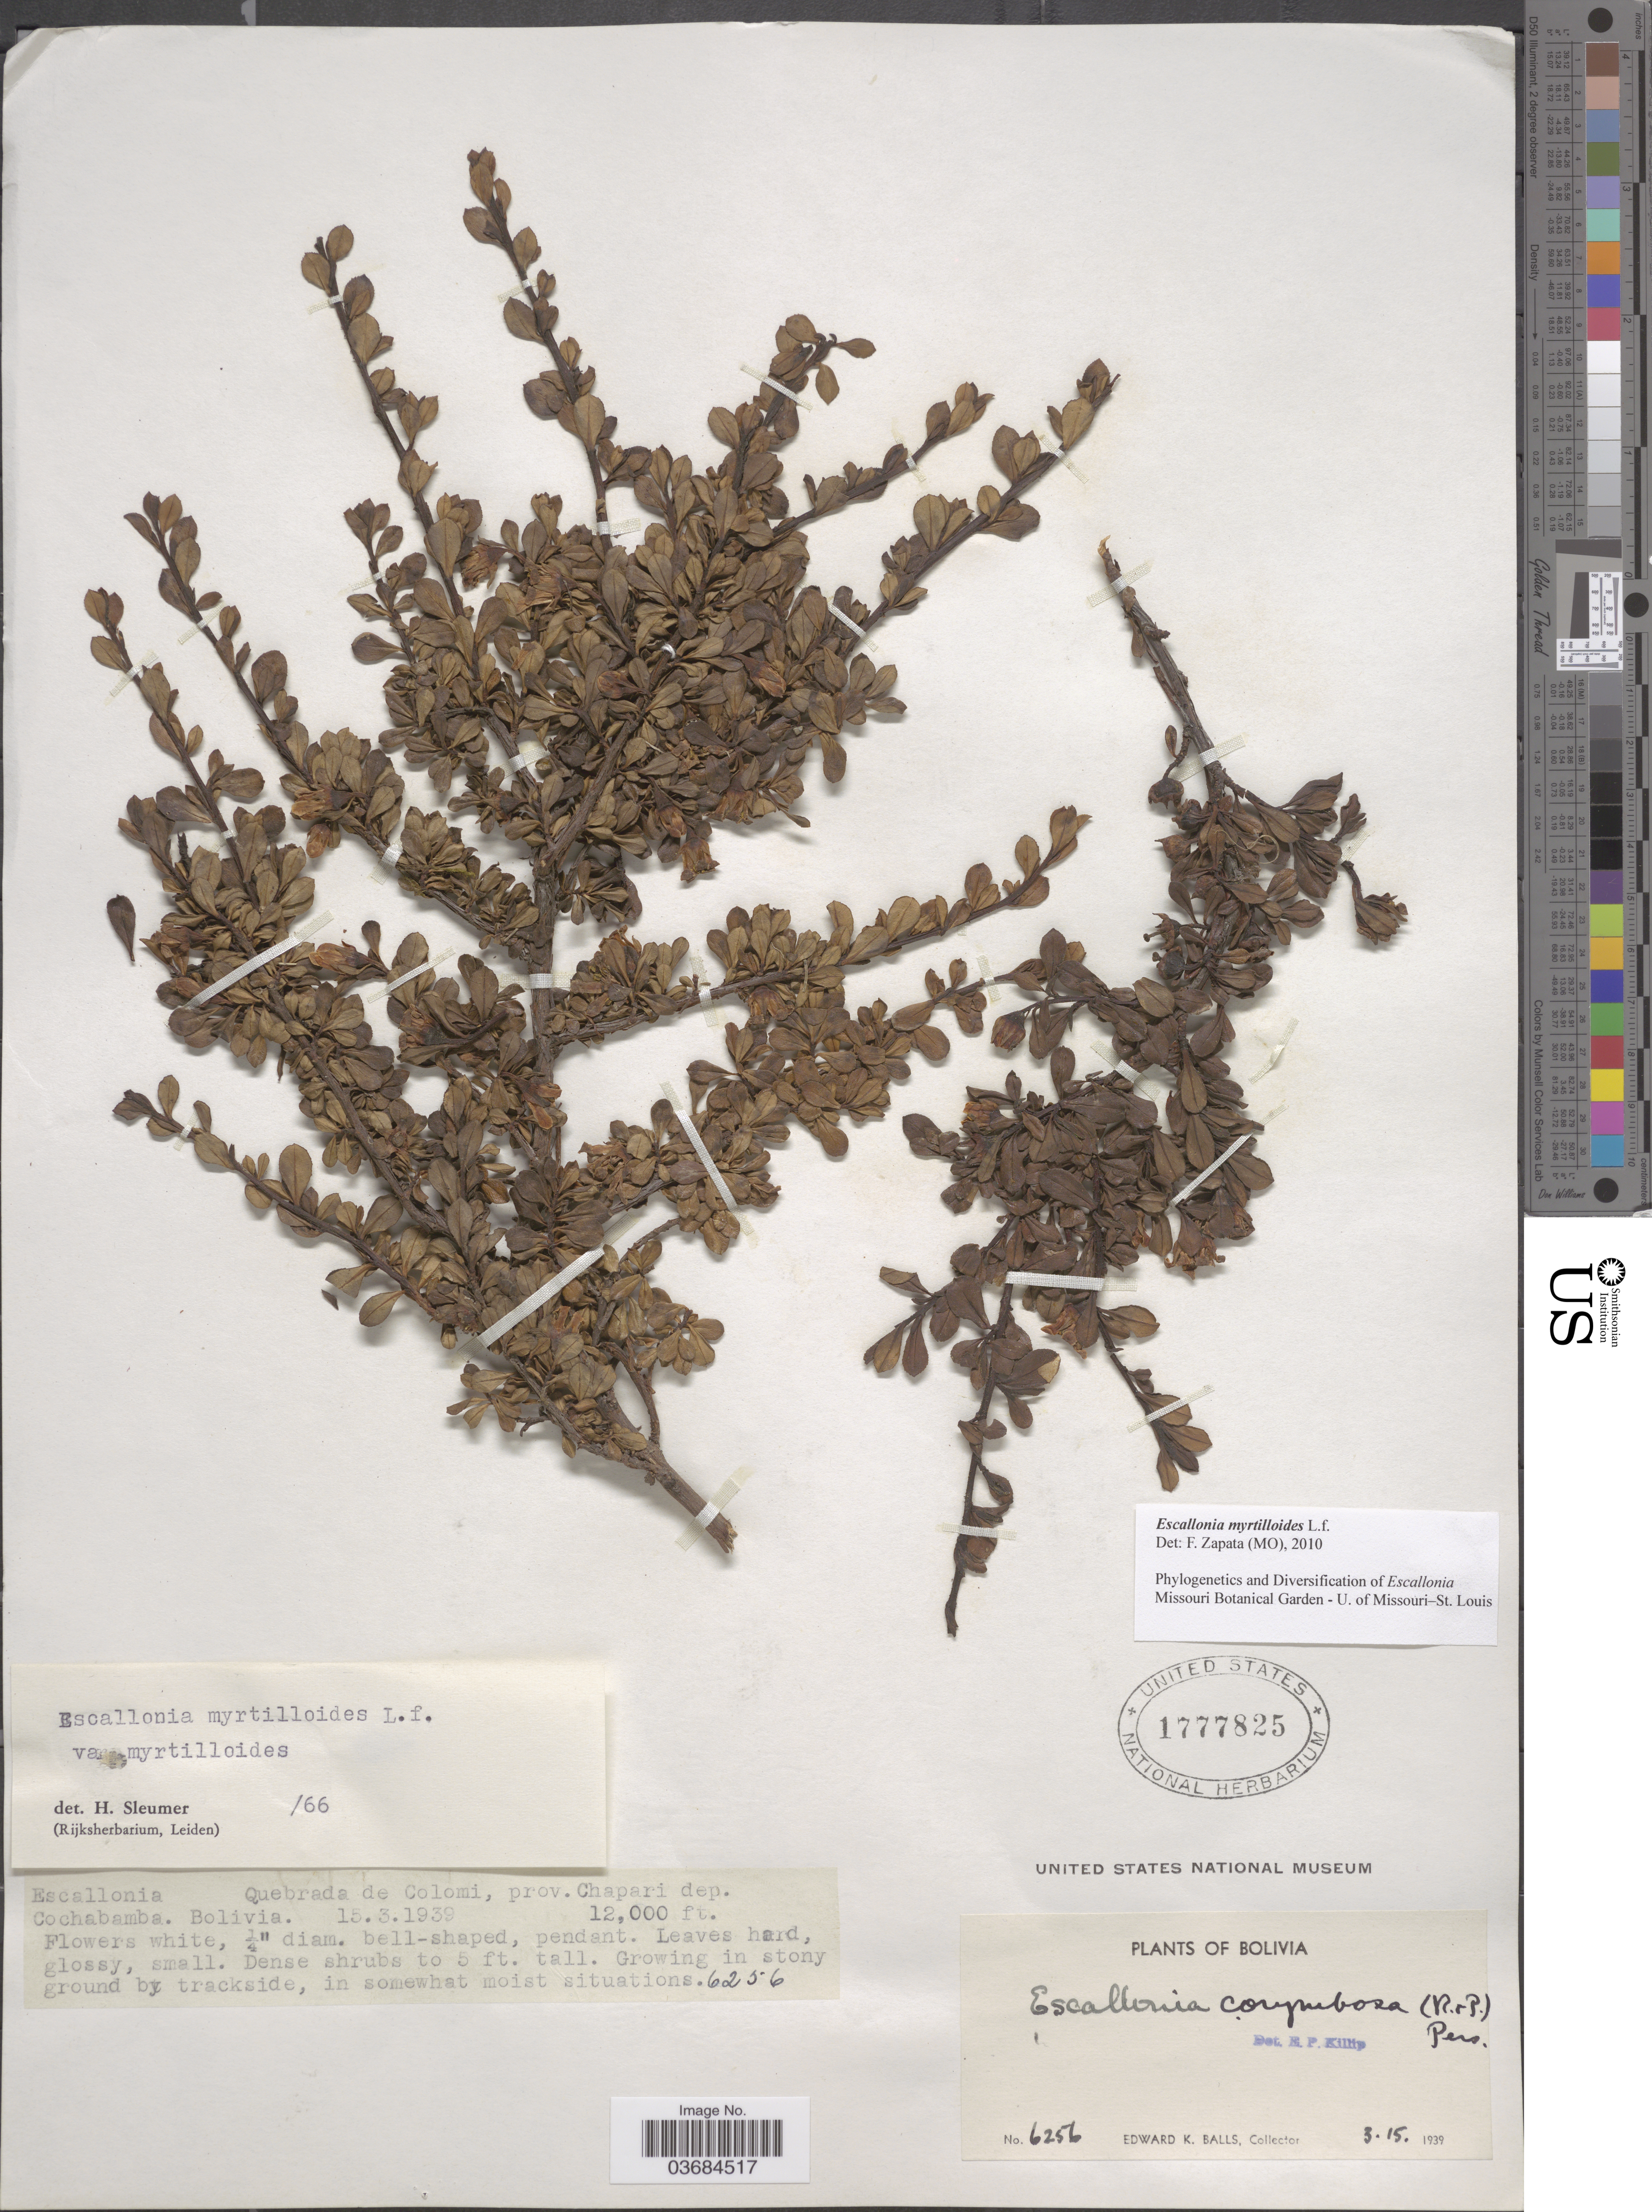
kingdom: Plantae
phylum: Tracheophyta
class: Magnoliopsida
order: Escalloniales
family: Escalloniaceae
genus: Escallonia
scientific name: Escallonia myrtilloides var. myrtilloides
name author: L. f.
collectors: E. K. Balls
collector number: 6256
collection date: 1939-03-15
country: Bolivia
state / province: Cochabamba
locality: Quebrada de Colomi, prov. Chapari dep. Cochabamba.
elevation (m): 3658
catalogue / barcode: US 1777825